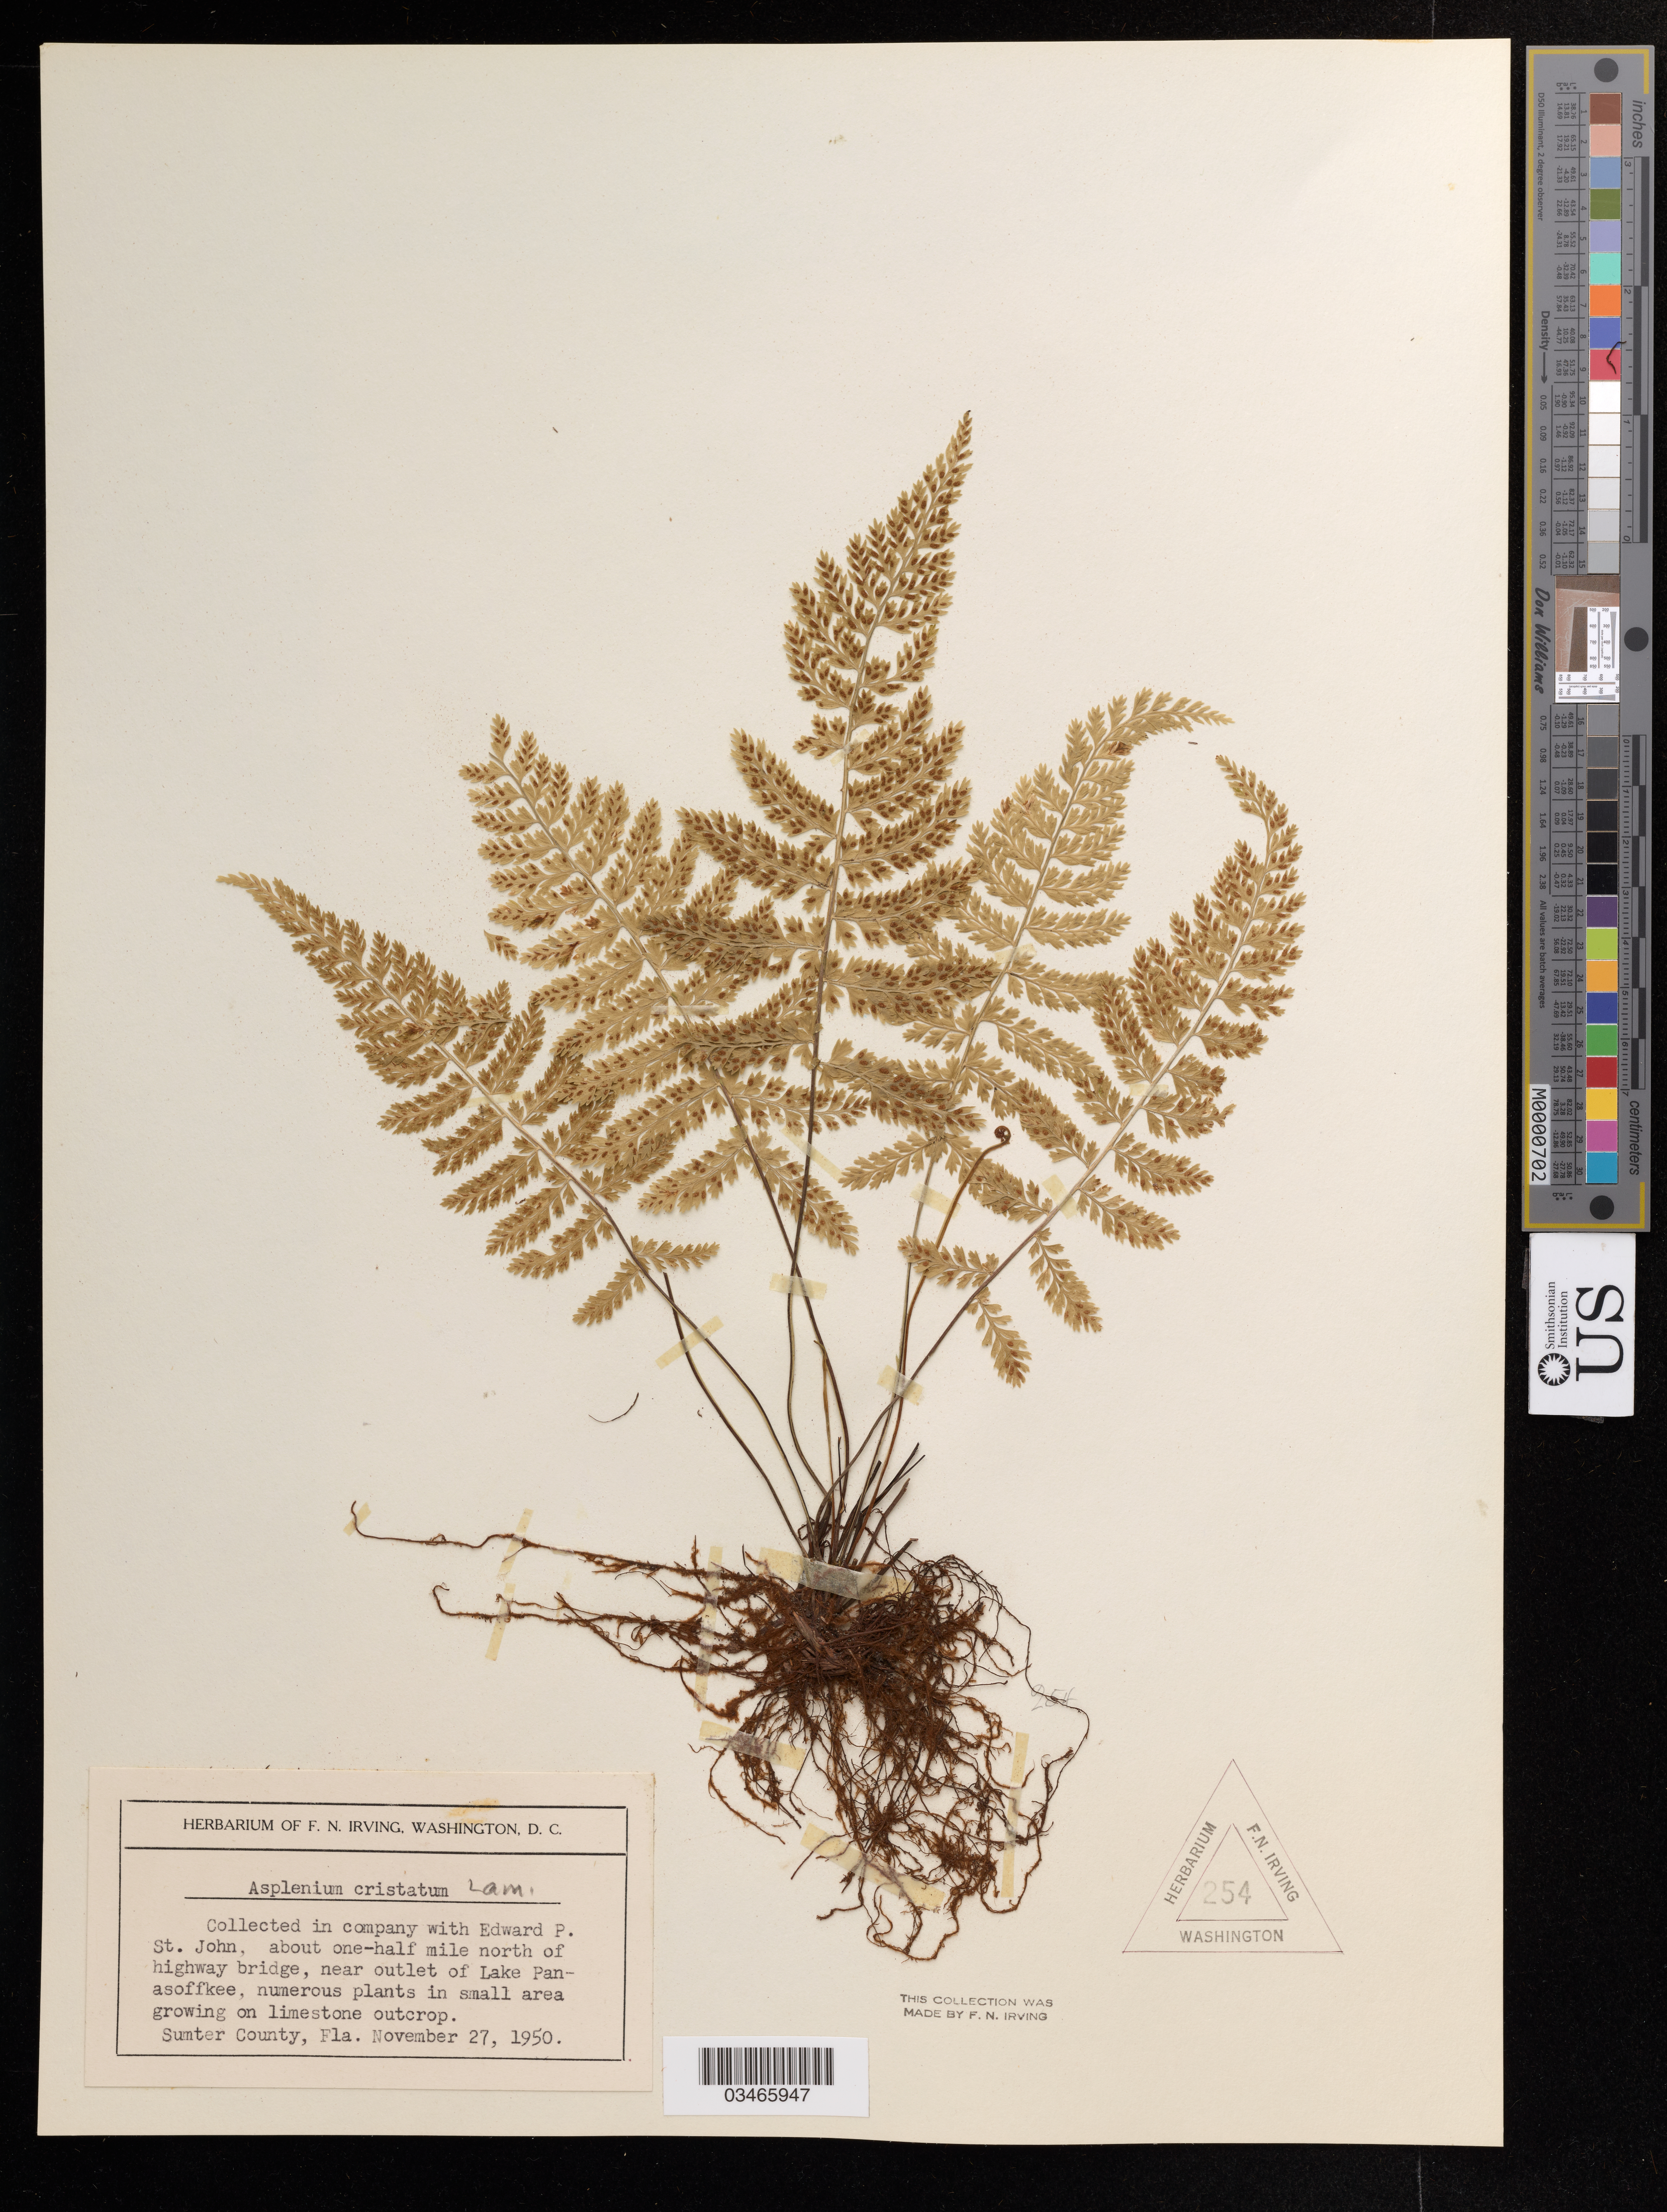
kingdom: Plantae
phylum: Tracheophyta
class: Polypodiopsida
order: Polypodiales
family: Aspleniaceae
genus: Asplenium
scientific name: Asplenium cristatum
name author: Lam.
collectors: E. P. St. John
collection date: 1950-11-27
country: United States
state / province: Florida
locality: About one-half mile north of highway bridge, near outlet of Lake Panasoffkee. Sumter County, Fla.